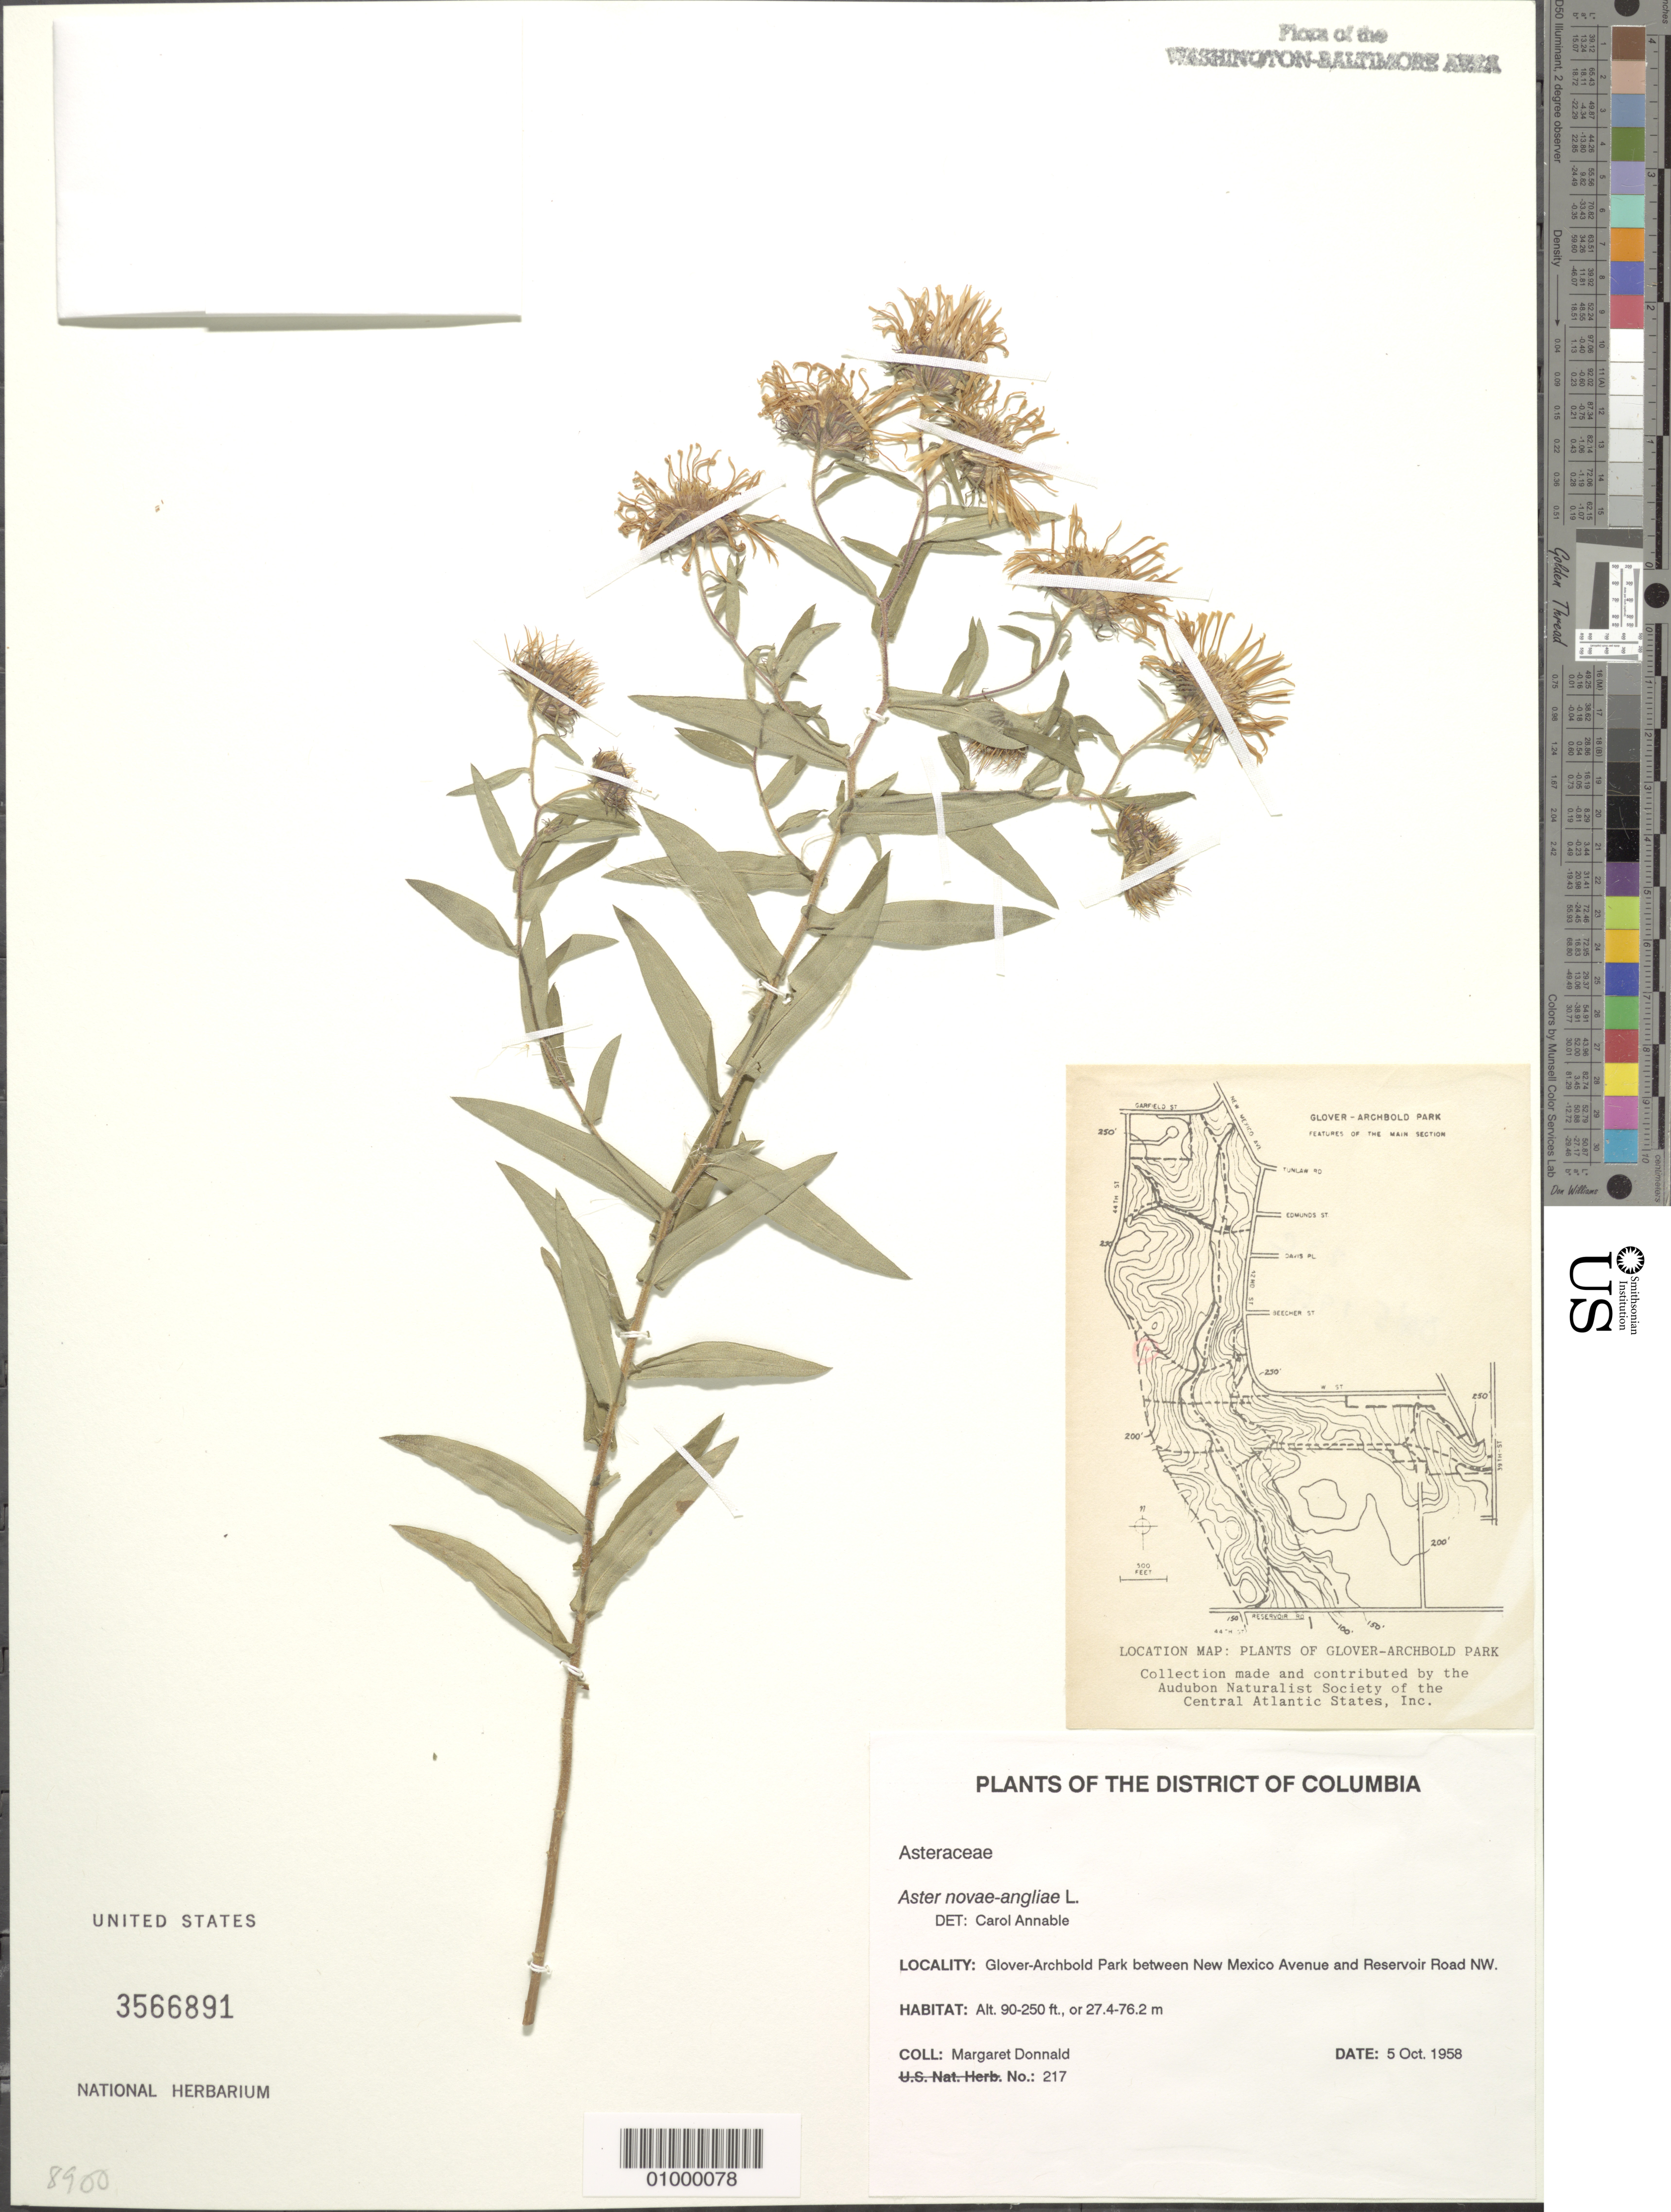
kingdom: Plantae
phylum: Tracheophyta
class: Magnoliopsida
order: Asterales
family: Asteraceae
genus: Symphyotrichum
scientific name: Symphyotrichum novae-angliae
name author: (L.) G.L. Nesom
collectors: M. Donnald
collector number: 217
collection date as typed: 5 Oct 1958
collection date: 1958-10-05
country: United States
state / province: District of Columbia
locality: Glover-Archbold Park between New Mexico Avenue and Reservoir Road NW.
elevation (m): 27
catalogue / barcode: US 3566891